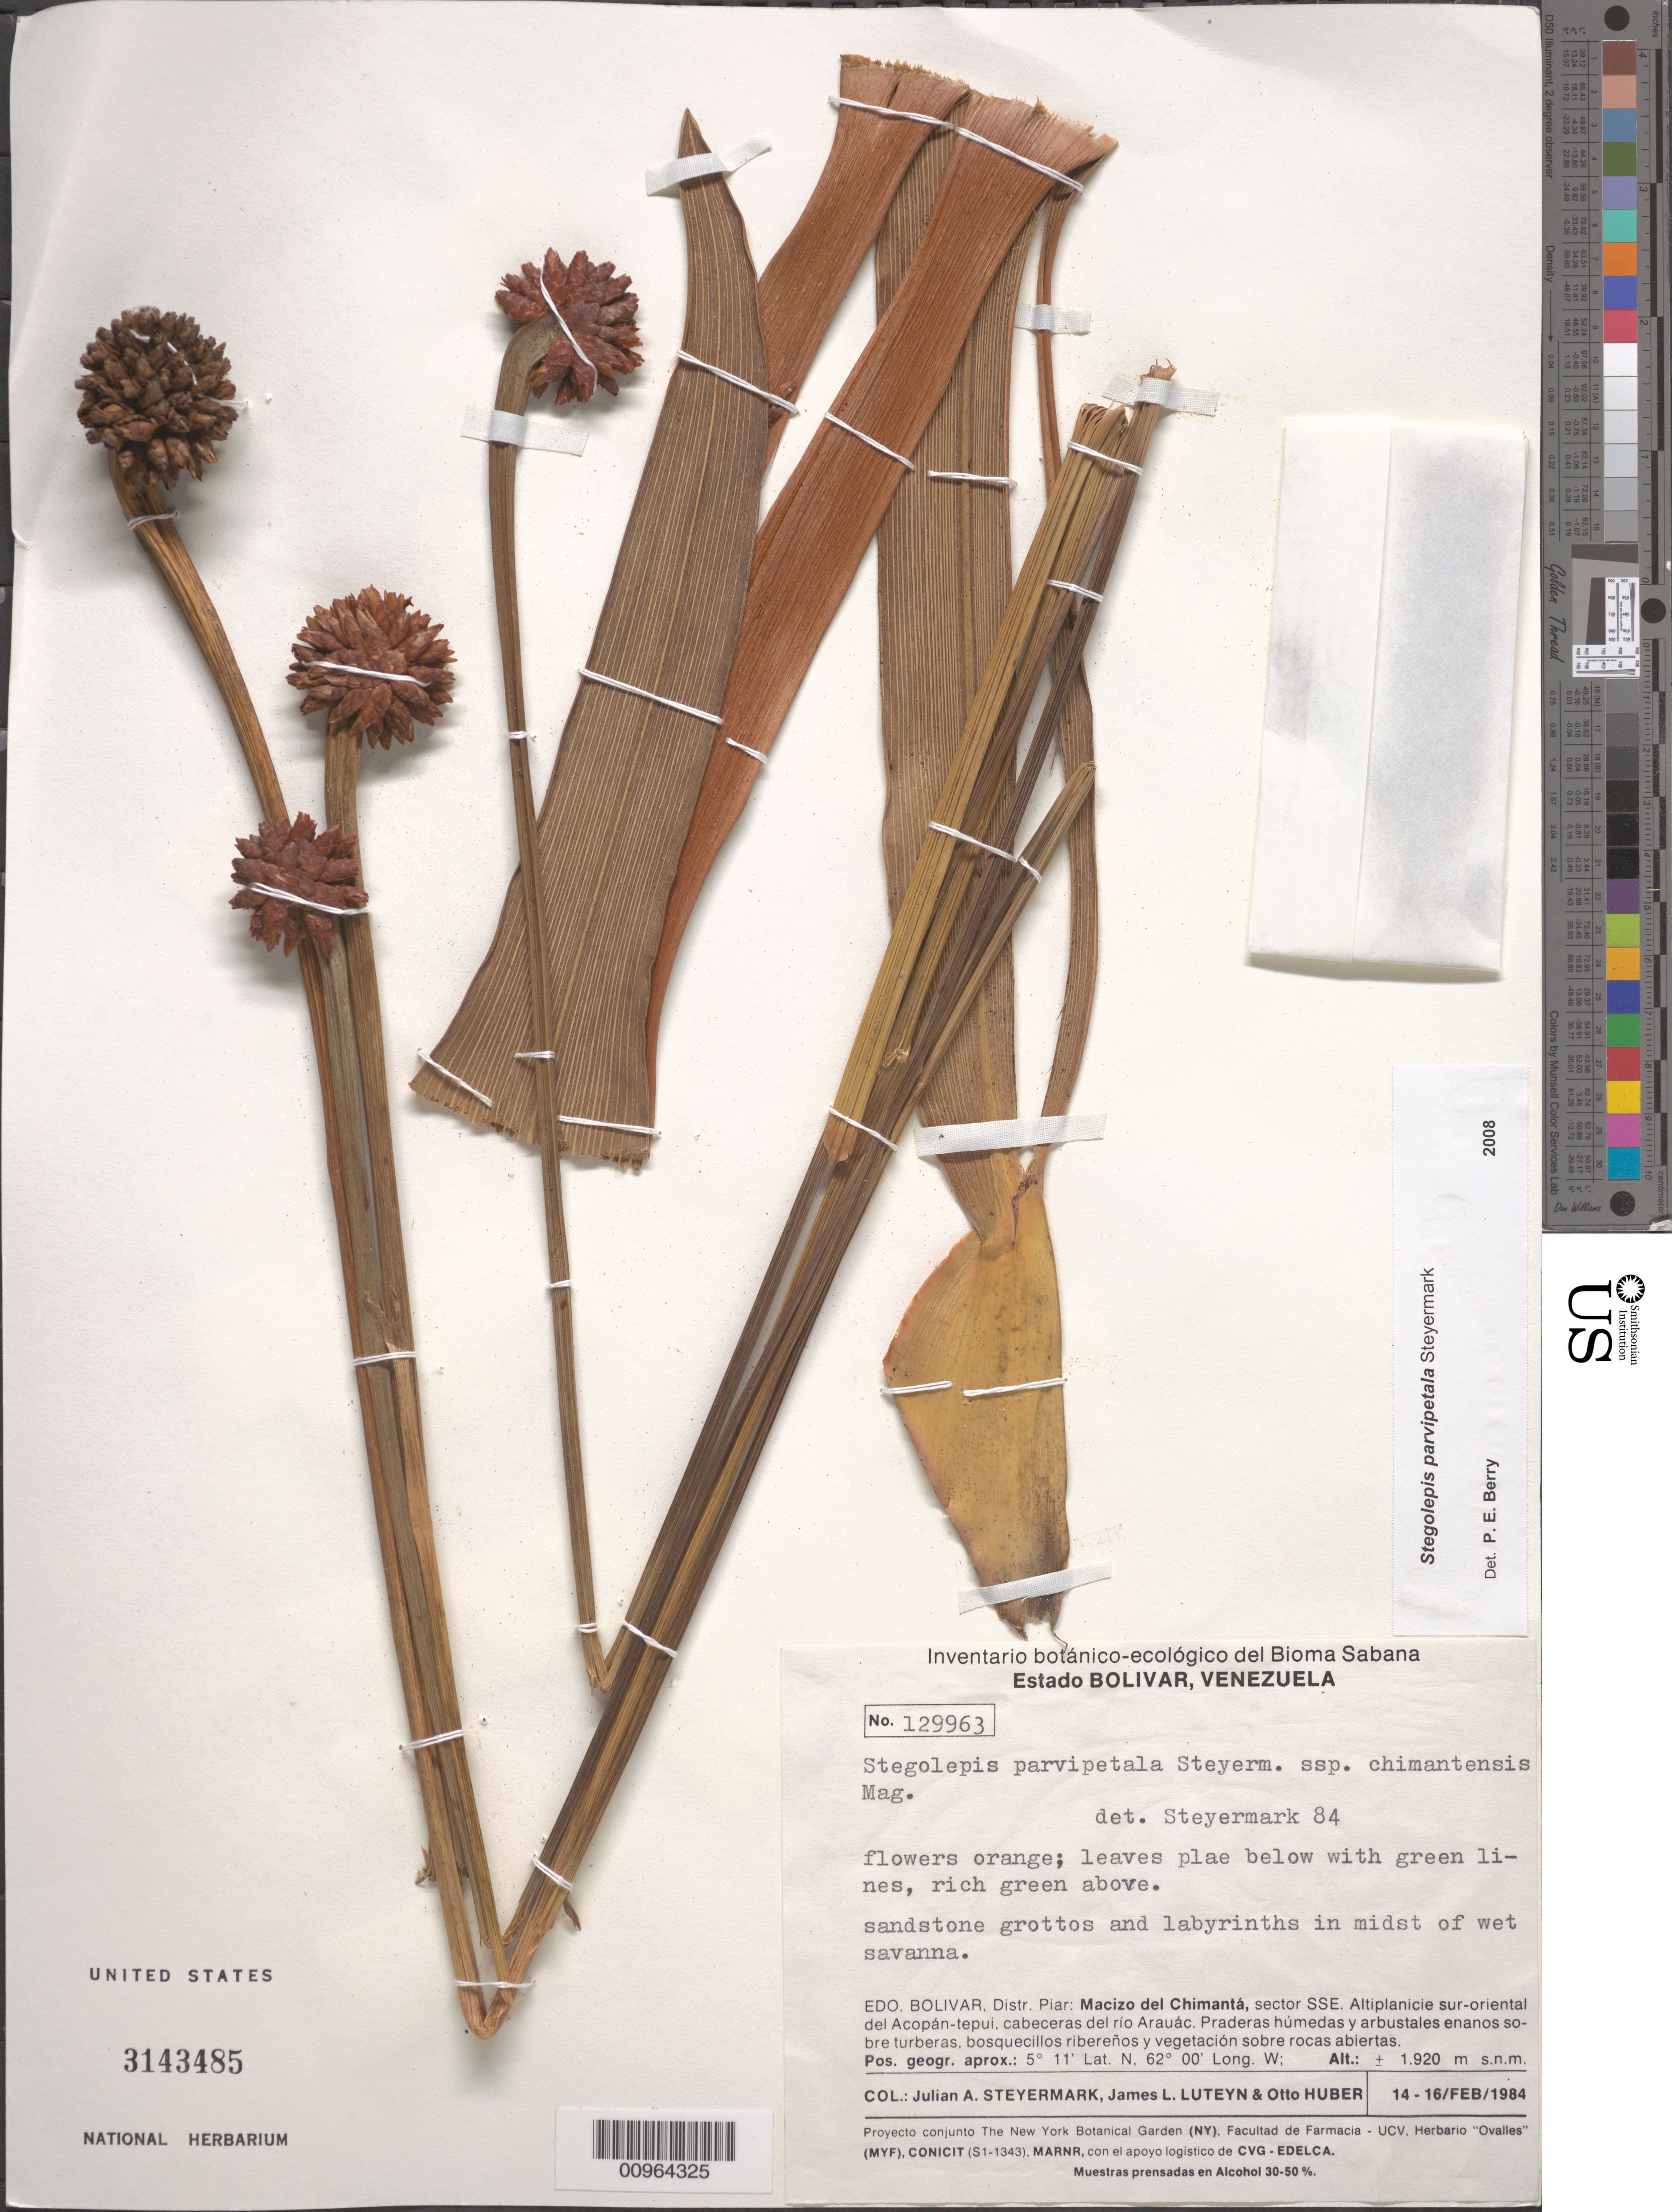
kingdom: Plantae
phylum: Tracheophyta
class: Liliopsida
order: Poales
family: Rapateaceae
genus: Stegolepis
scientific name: Stegolepis parvipetala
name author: Steyerm.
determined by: Berry, P. E., (WIS), University of Wisconsin - Madison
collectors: J. Steyermark, J. L. Luteyn & O. Huber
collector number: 129963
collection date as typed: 14-Feb-84 to 16-Feb-84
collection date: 1984-02-14/1984-02-16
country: Venezuela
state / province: Bolívar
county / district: Piar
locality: Macizo del Chimantá, sector SSE. Altiplanicie sur-oriental del Acopán-tepuí, cabeceras del río Arauác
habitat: Sandstone grottos and labyrinths in midst of wet savanna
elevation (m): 1920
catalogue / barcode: US 3143485